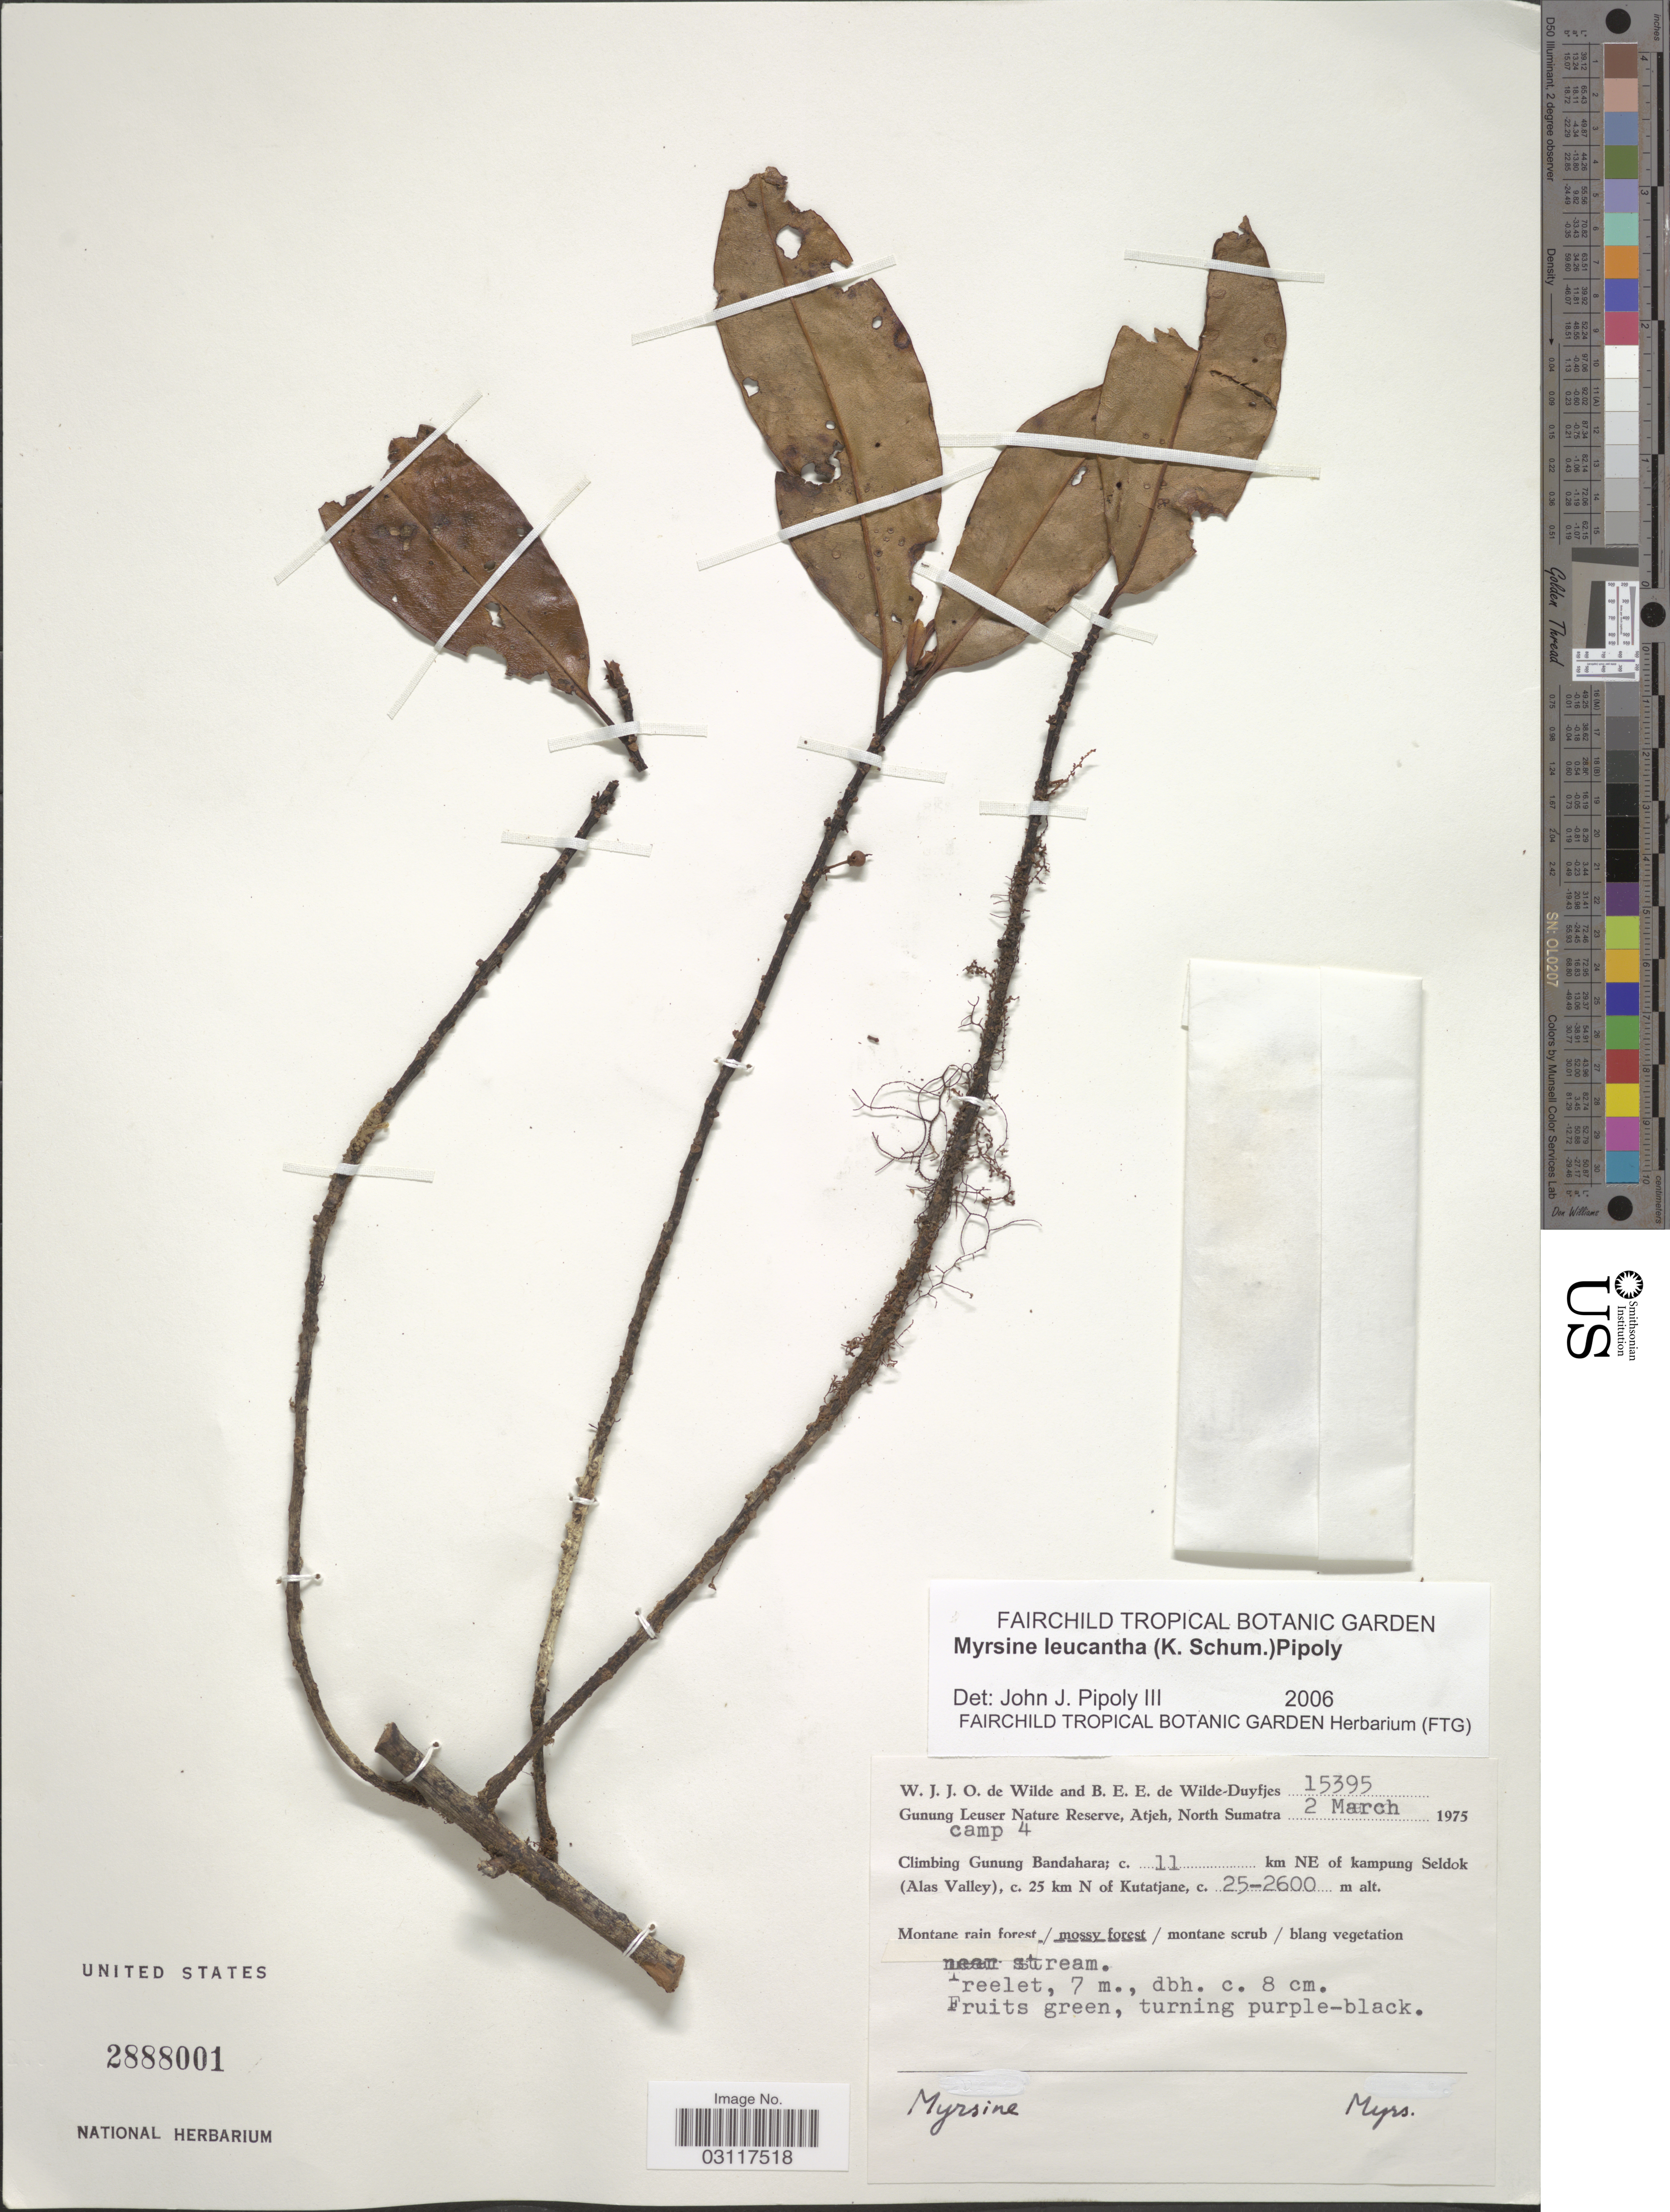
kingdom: Plantae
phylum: Tracheophyta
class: Magnoliopsida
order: Ericales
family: Primulaceae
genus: Myrsine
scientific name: Myrsine leucantha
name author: (K. Schum.) Pipoly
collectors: W. J. de Wilde & B. E. de Wilde-Duyfjes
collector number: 15395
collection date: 1975-03-02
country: Indonesia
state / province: Sumatra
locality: Gunung Leuser Nature Reserve, Atjeh, North Sumatra, camp 4, Climbing Gunung Bandahara; c. 11 km NE of kampung Seldok (Alas Valley), c. 25 km N of Kutatjane.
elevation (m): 2500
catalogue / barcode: US 2888001